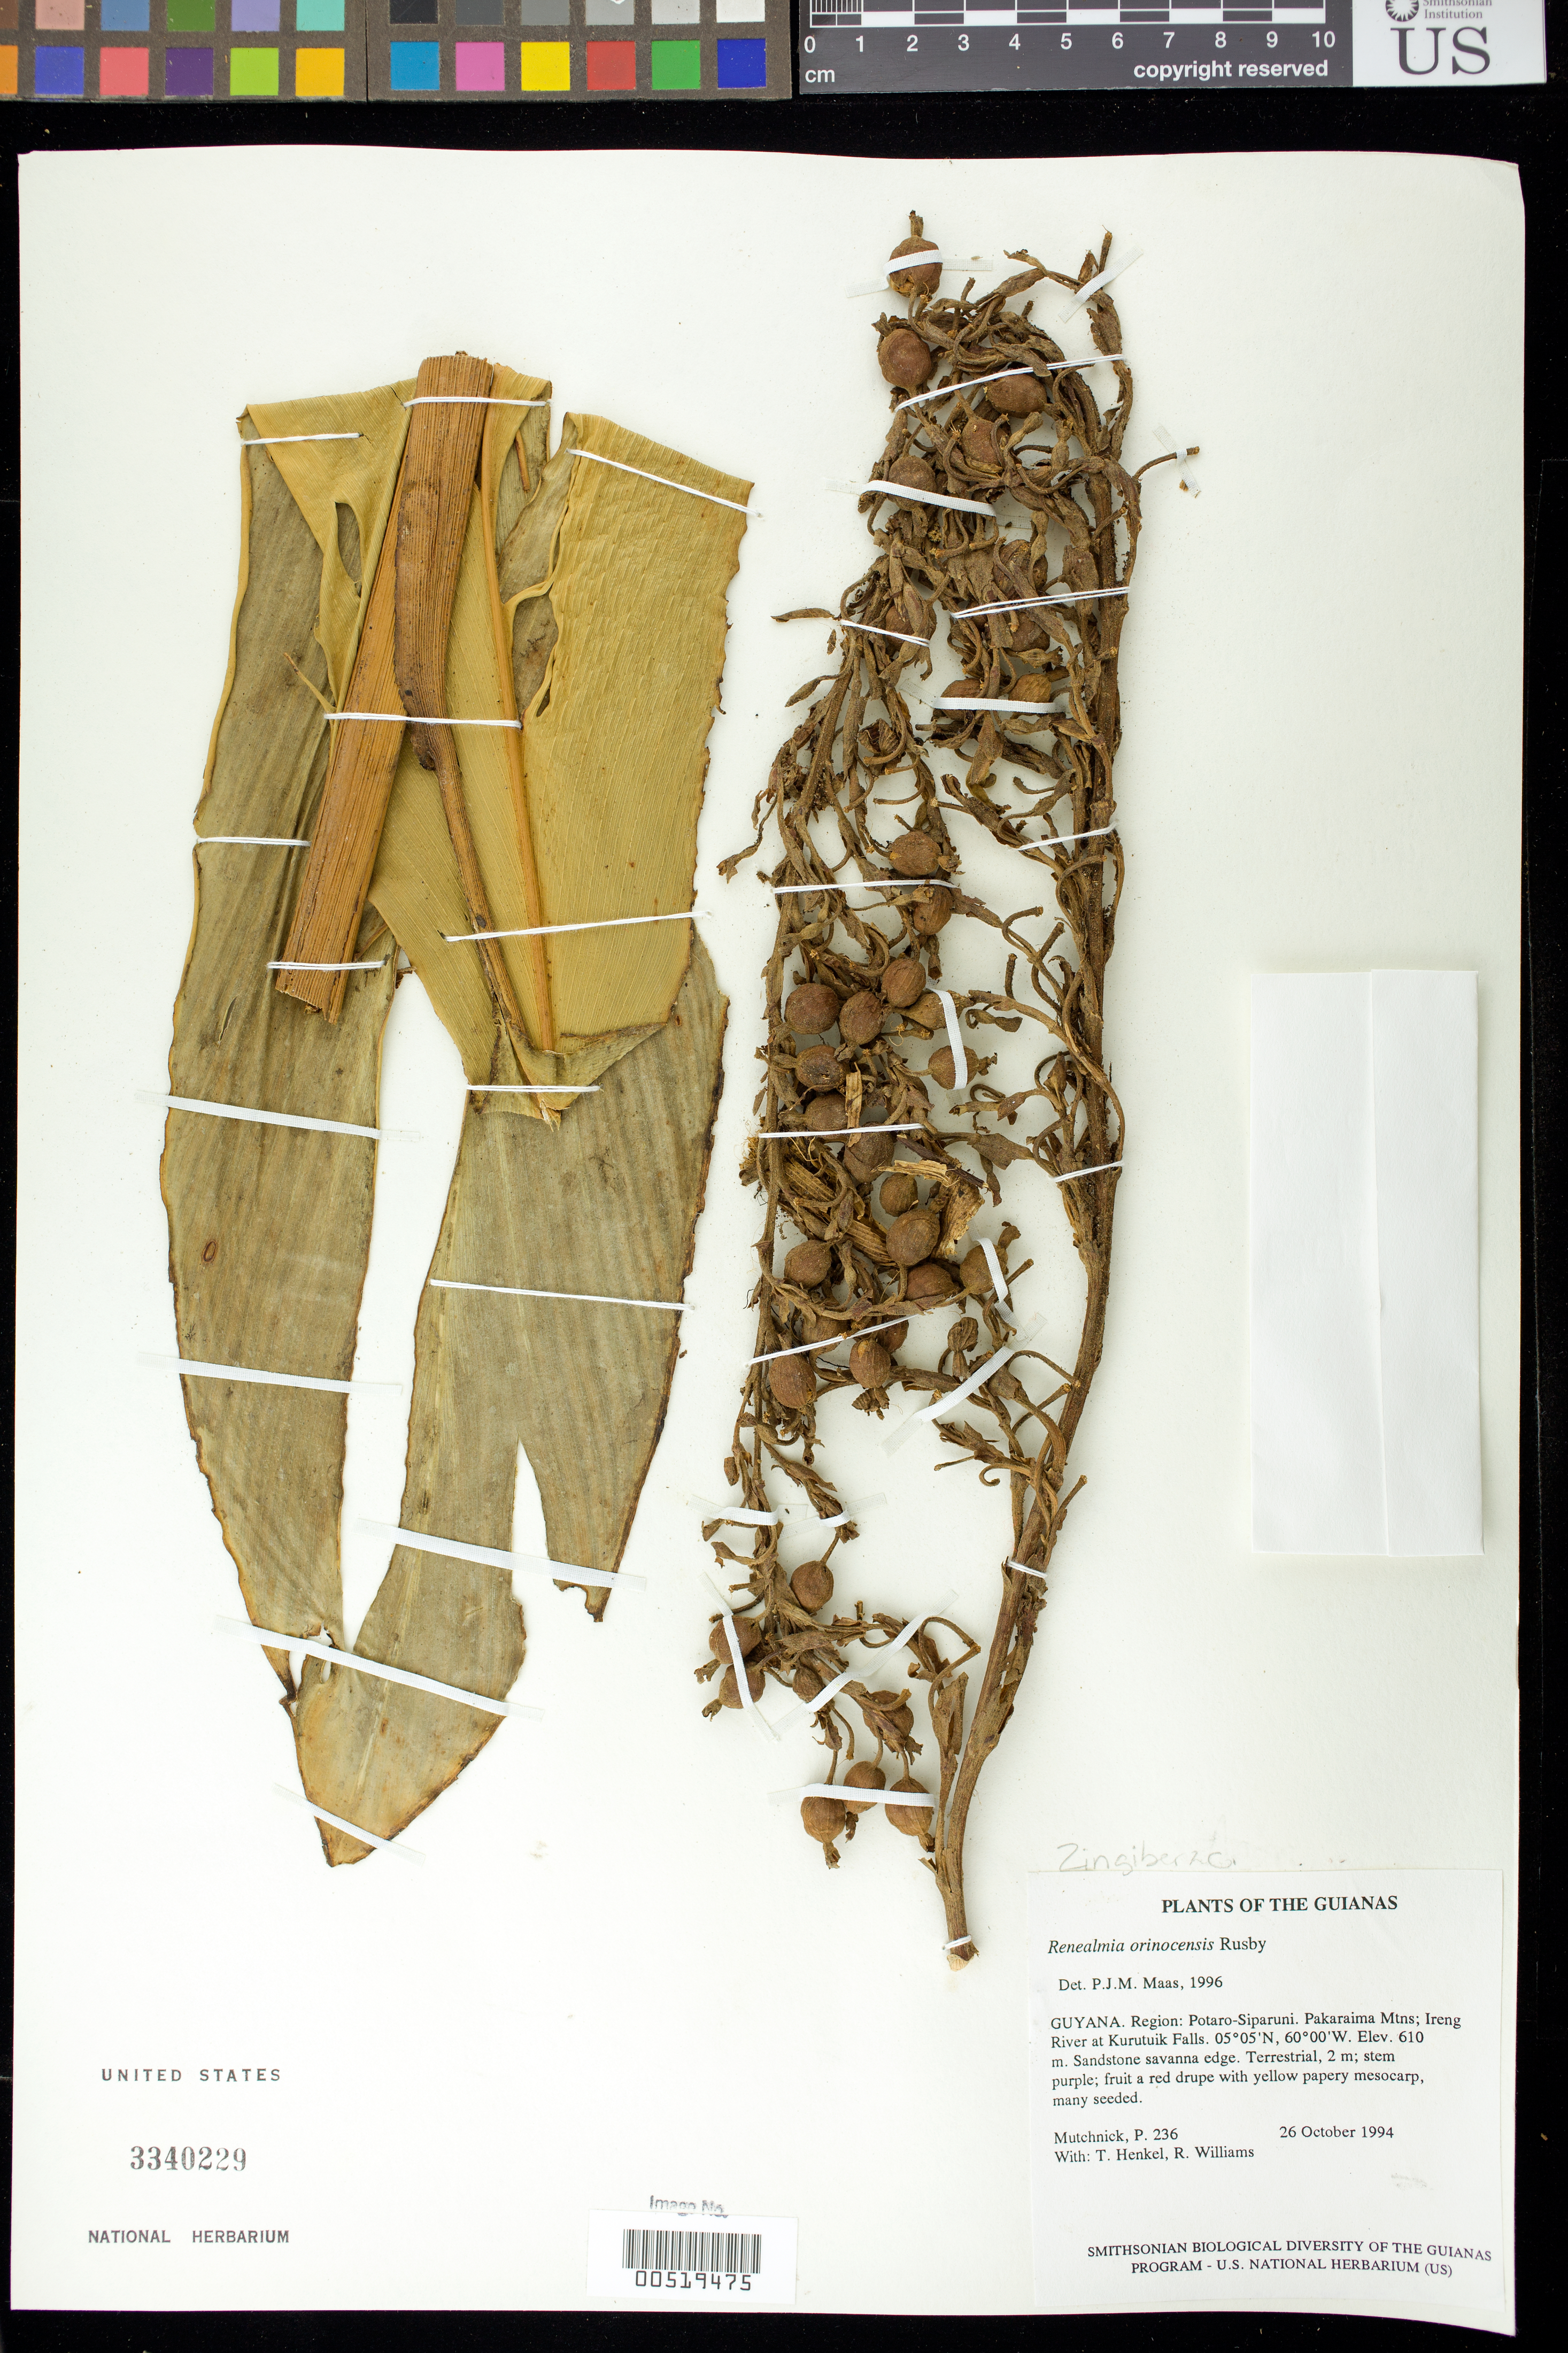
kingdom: Plantae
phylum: Tracheophyta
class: Liliopsida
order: Zingiberales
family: Zingiberaceae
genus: Renealmia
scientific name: Renealmia orinocensis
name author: Rusby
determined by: Maas, Paul J. M.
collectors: P. Mutchnick, T. Henkel & R. Williams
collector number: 236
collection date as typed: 26 October 1994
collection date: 1994-10-26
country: Guyana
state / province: Potaro-Siparuni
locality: Pakaraima Mtns; Ireng River at Kurutuik Falls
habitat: Sandstone savanna edge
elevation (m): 610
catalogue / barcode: US 3340229